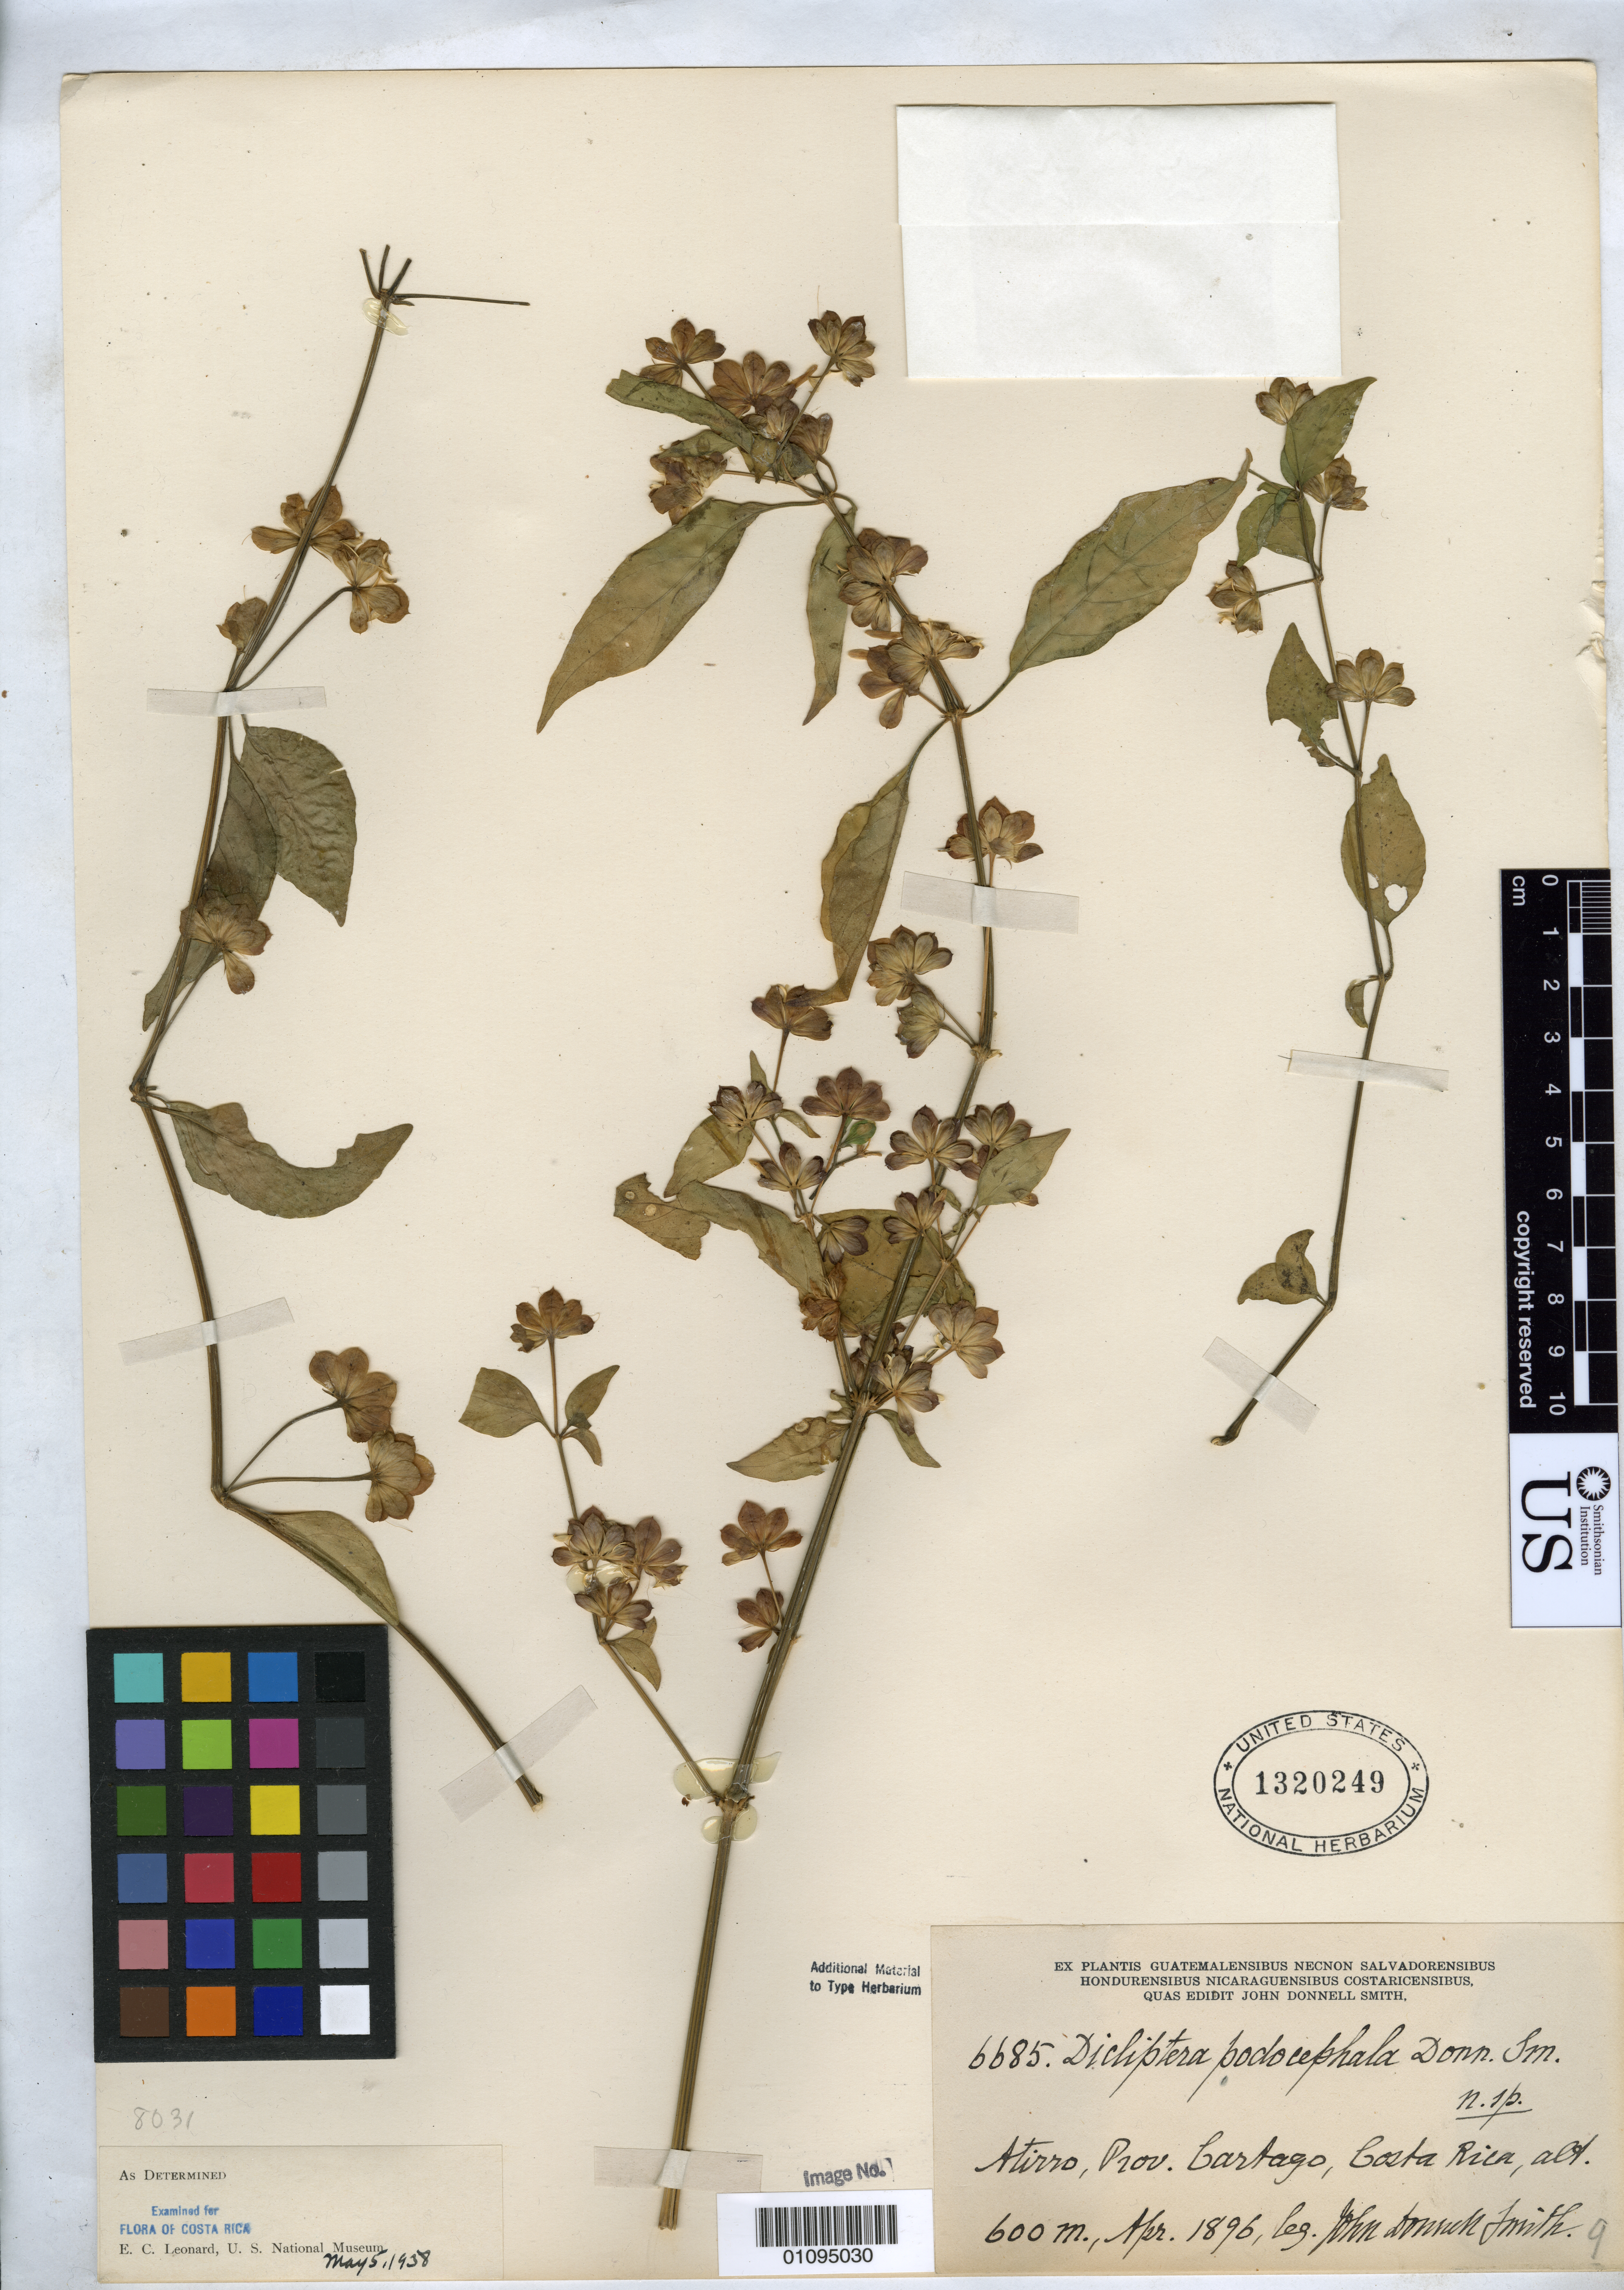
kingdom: Plantae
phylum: Tracheophyta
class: Magnoliopsida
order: Lamiales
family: Acanthaceae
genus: Dicliptera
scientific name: Dicliptera podocephala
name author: Donn. Sm.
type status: Type Collection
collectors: J. Donnell Smith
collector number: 6685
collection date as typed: Apr 1896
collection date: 1896-04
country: Costa Rica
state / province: Cartago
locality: Atirro, Prov. Cartago.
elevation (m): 600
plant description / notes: One of several duplicates (USNH 1320249, 1320250, 1320251, 1320252, 1320253) received from the John Donnell Smith herbarium [not stamped as such, but USNH sheet numbers place them with this accession]. One sheet (USNH 1320253) was annotated as "Type Specimen" at a later date but the sheets are probably best regarded as syntypes.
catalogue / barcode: US 1320249